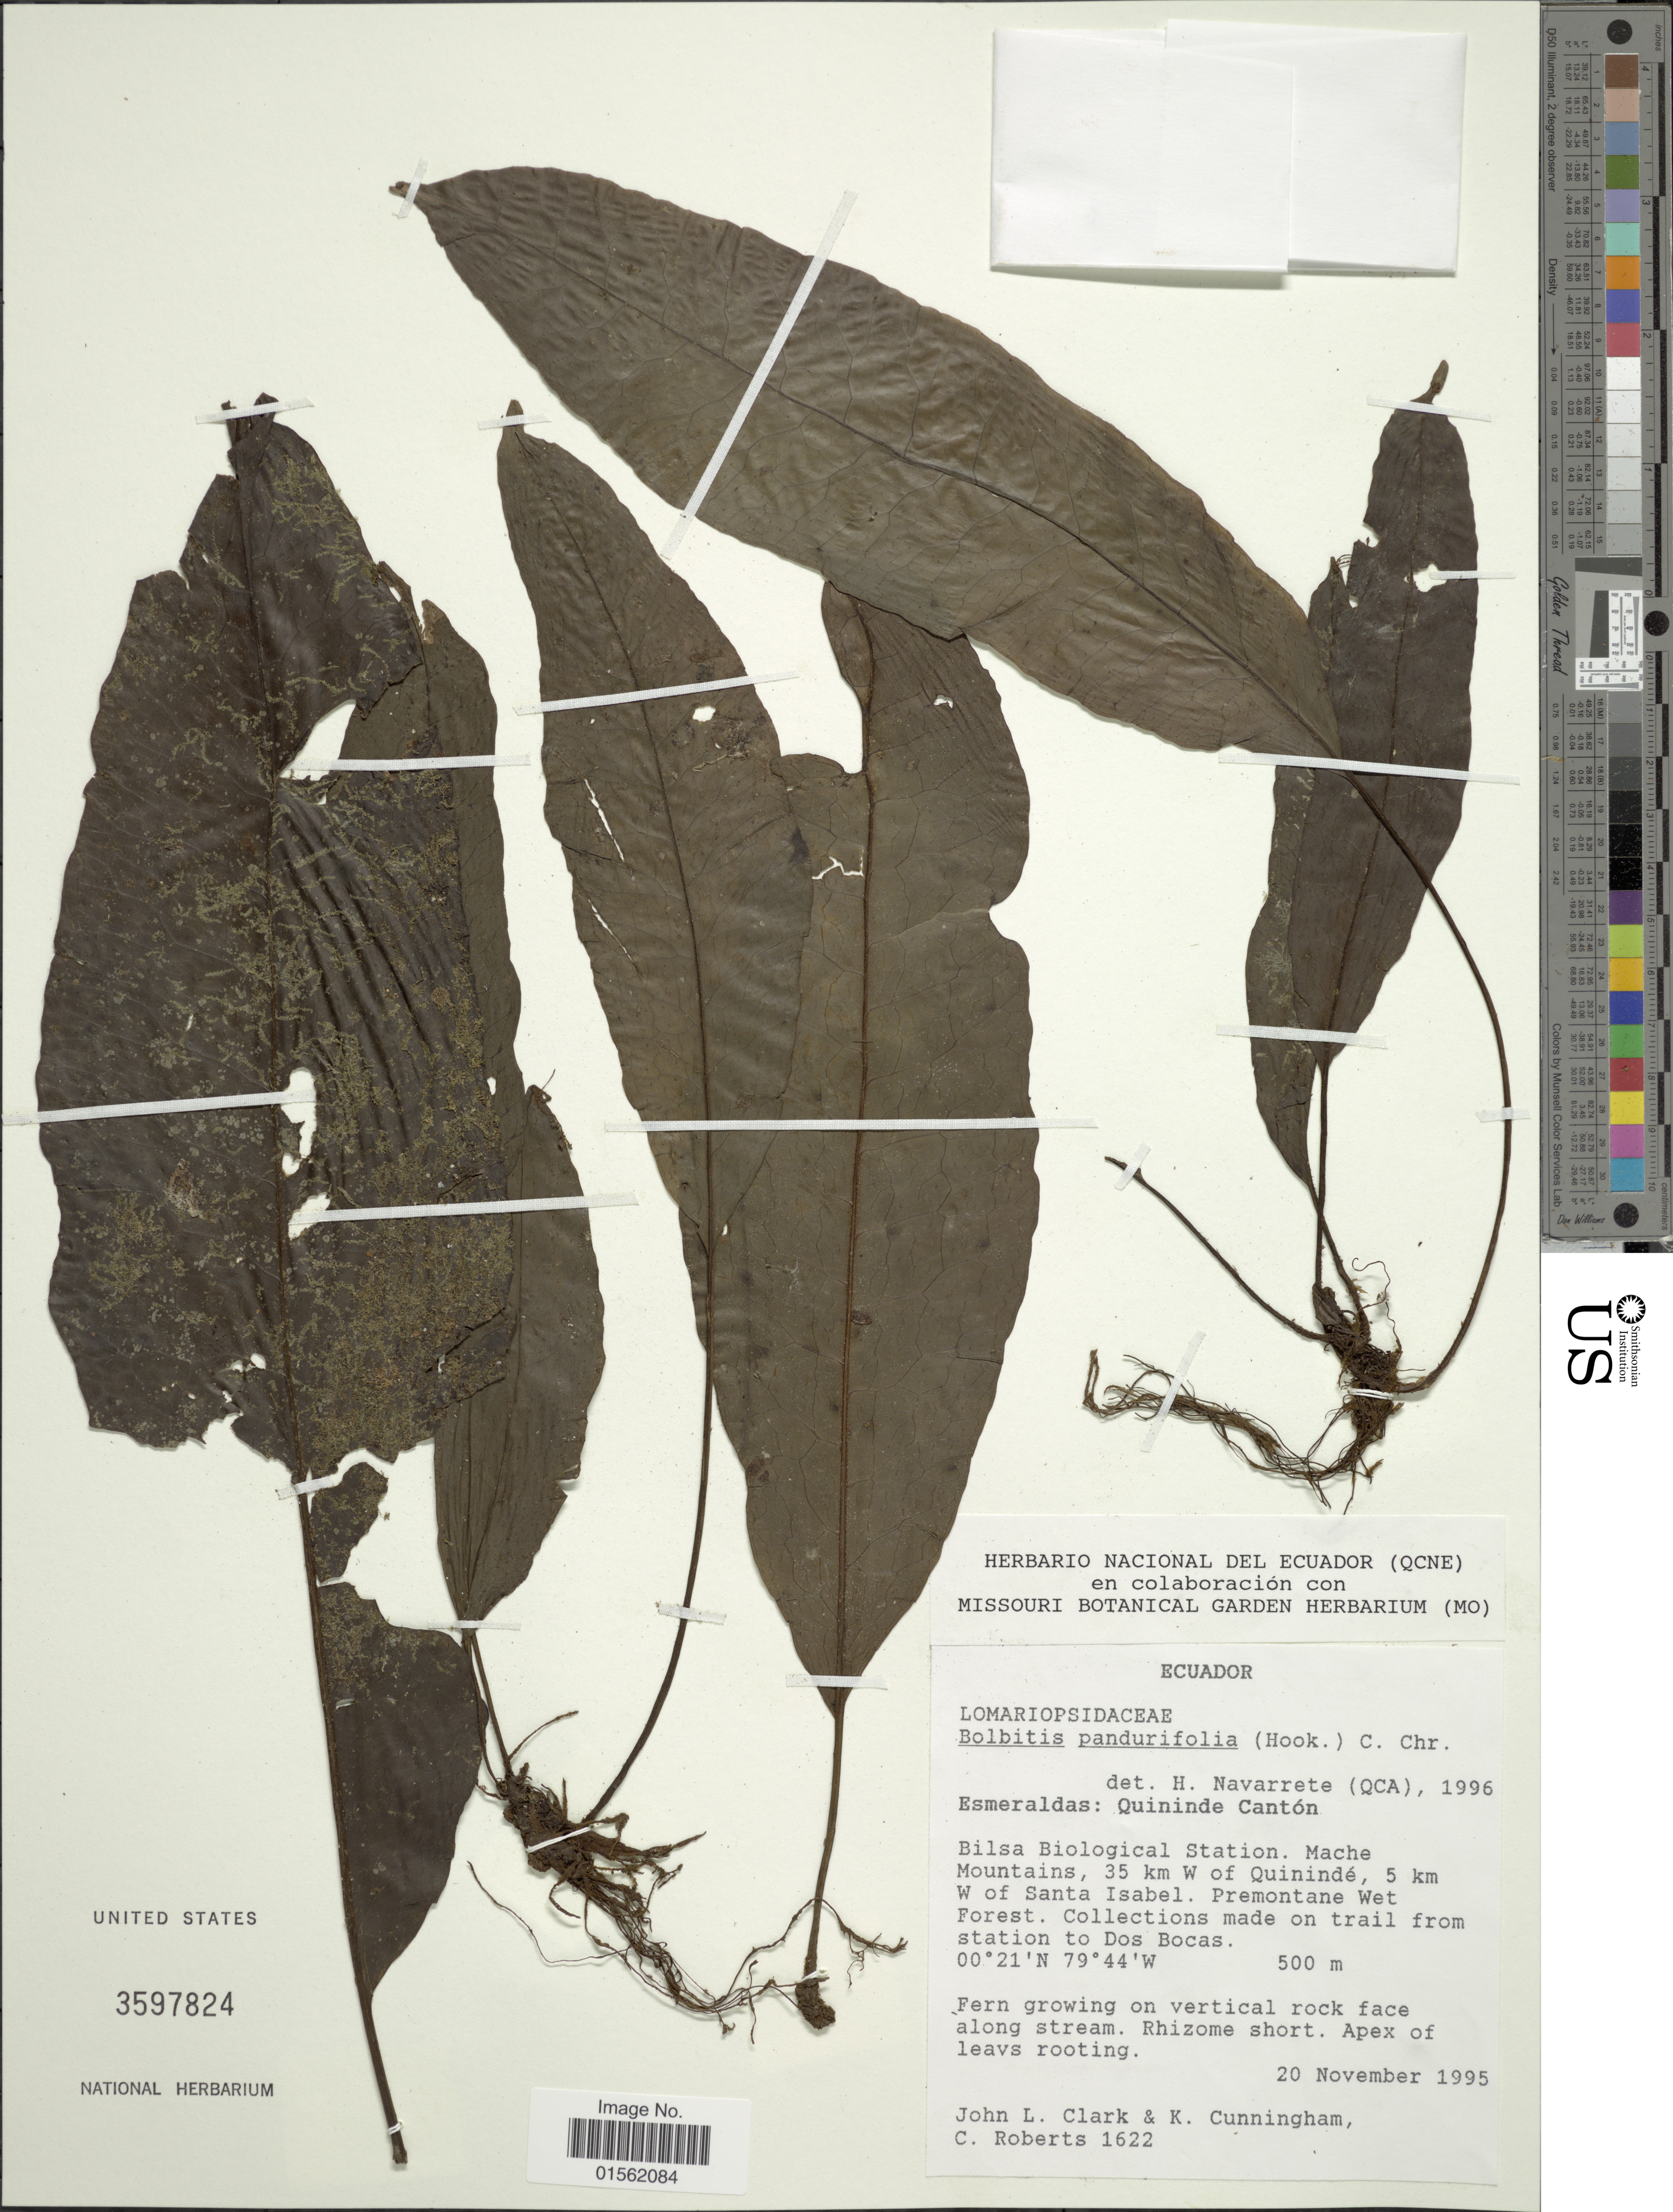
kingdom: Plantae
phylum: Tracheophyta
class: Polypodiopsida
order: Polypodiales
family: Dryopteridaceae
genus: Bolbitis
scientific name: Bolbitis pandurifolia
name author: (Hook.) Ching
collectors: J. L. Clark, K. Cunningham & C. Roberts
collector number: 1622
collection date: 1995-11-20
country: Ecuador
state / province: Esmeraldas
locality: Quininde Cantón. Bilsa Biological Station. Mache Mountains, 35 km W of Quinindé, 5 km W of Santa Isabel. Premontane Wet Forest. Collections made on trail from station to Dos Bocas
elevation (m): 500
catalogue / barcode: US 3597824